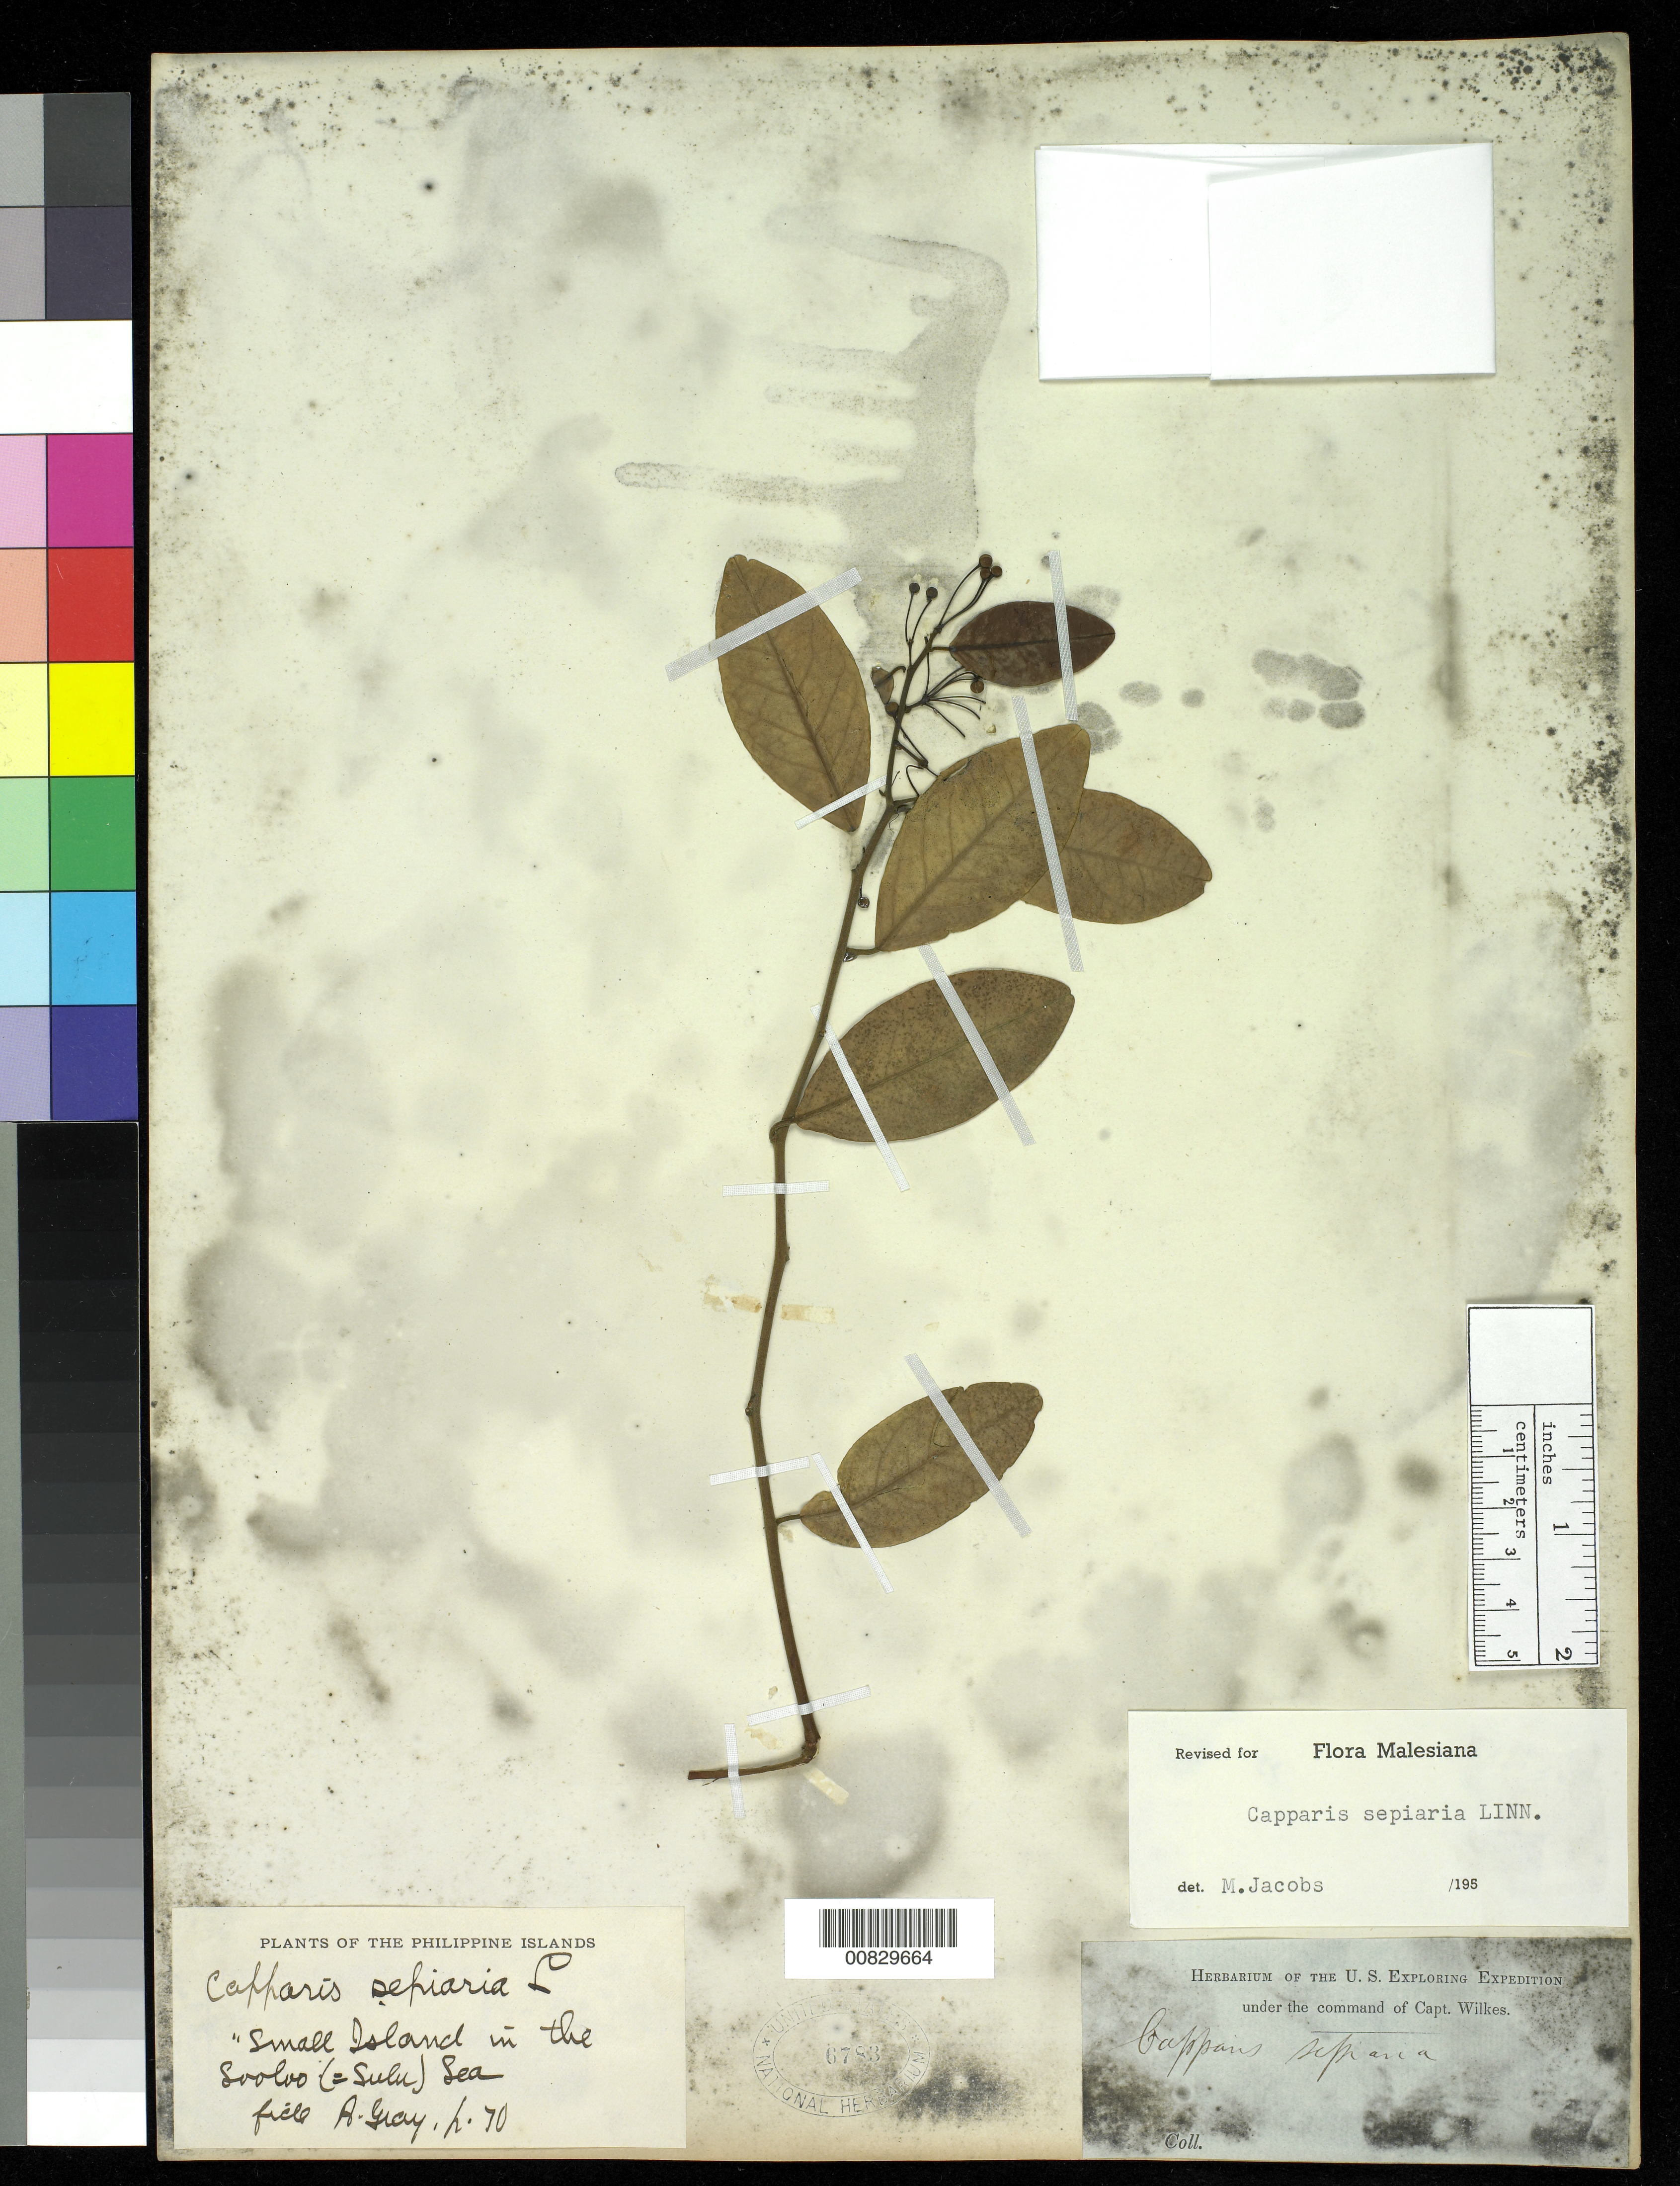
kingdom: Plantae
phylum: Tracheophyta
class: Magnoliopsida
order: Brassicales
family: Capparaceae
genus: Capparis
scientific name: Capparis sepiaria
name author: L.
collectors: Wilkes Explor. Exped.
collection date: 1838/1842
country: Philippines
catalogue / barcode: US 6783